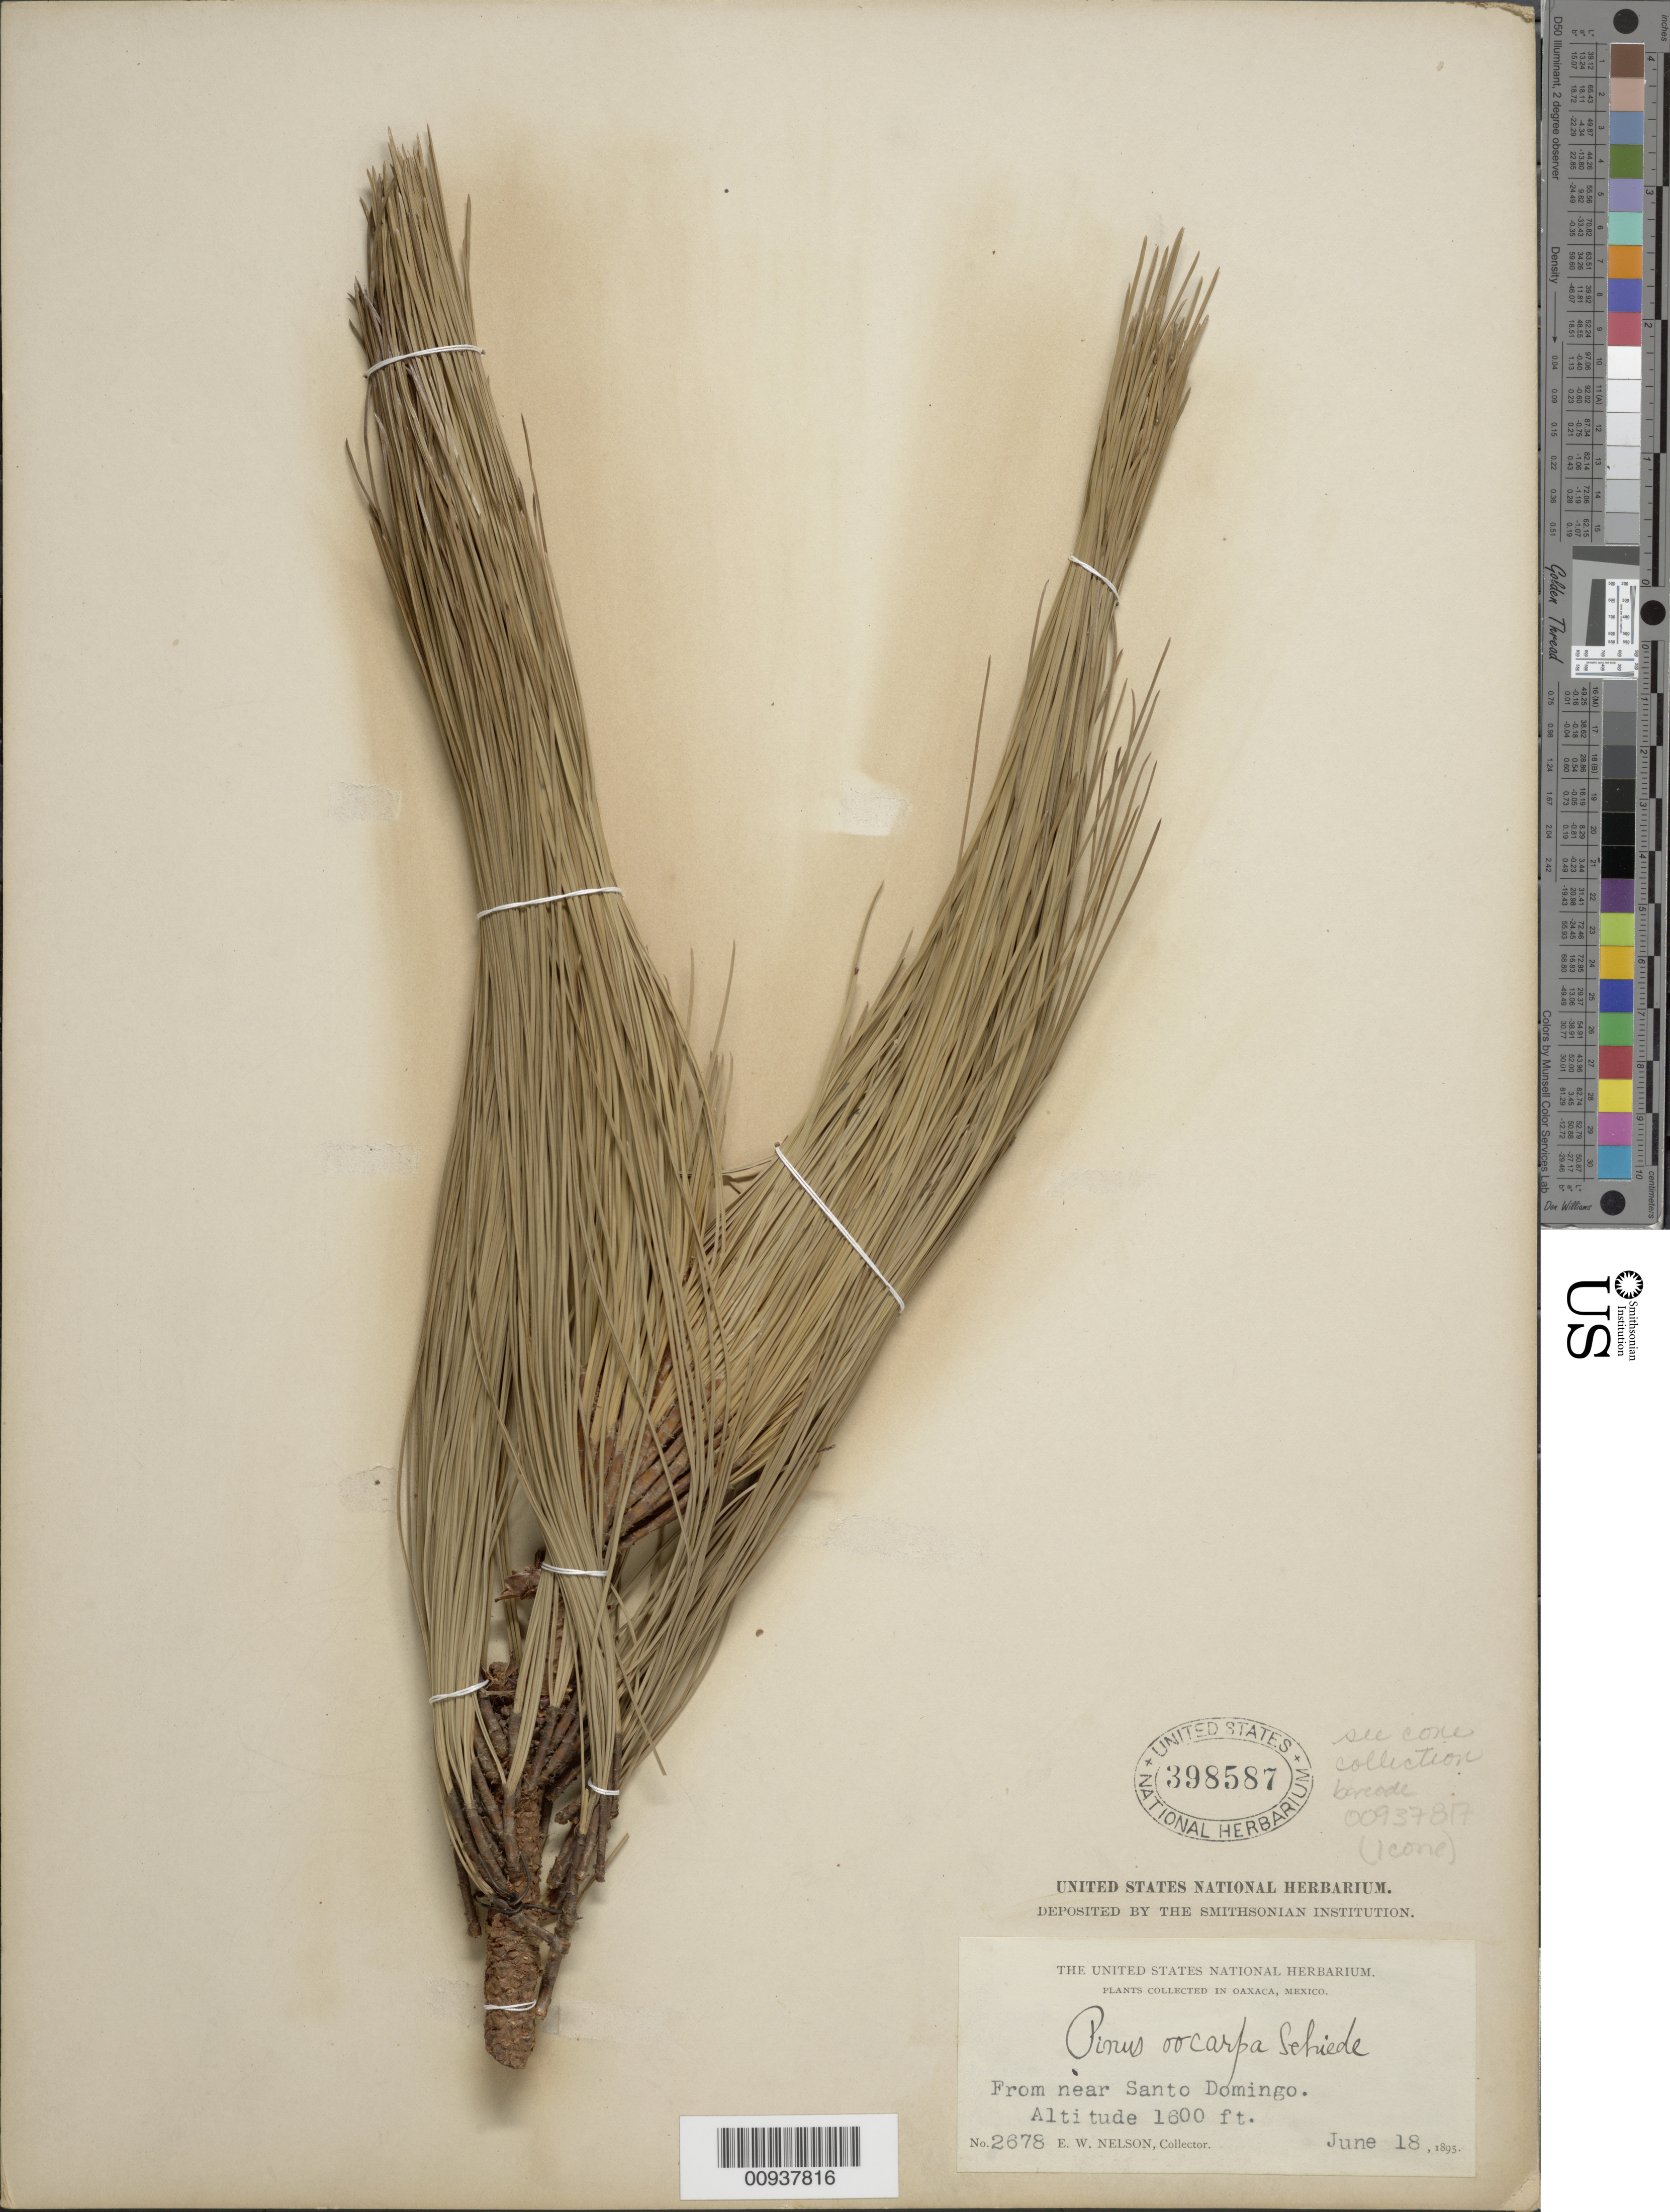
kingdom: Plantae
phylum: Tracheophyta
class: Pinopsida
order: Pinales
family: Pinaceae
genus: Pinus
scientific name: Pinus oocarpa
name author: Schiede ex Schltdl.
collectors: E. W. Nelson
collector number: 2678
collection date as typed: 18 Jun 1895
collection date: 1895-06-18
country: Mexico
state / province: Oaxaca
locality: Near Santo Domingo.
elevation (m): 488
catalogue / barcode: US 398587